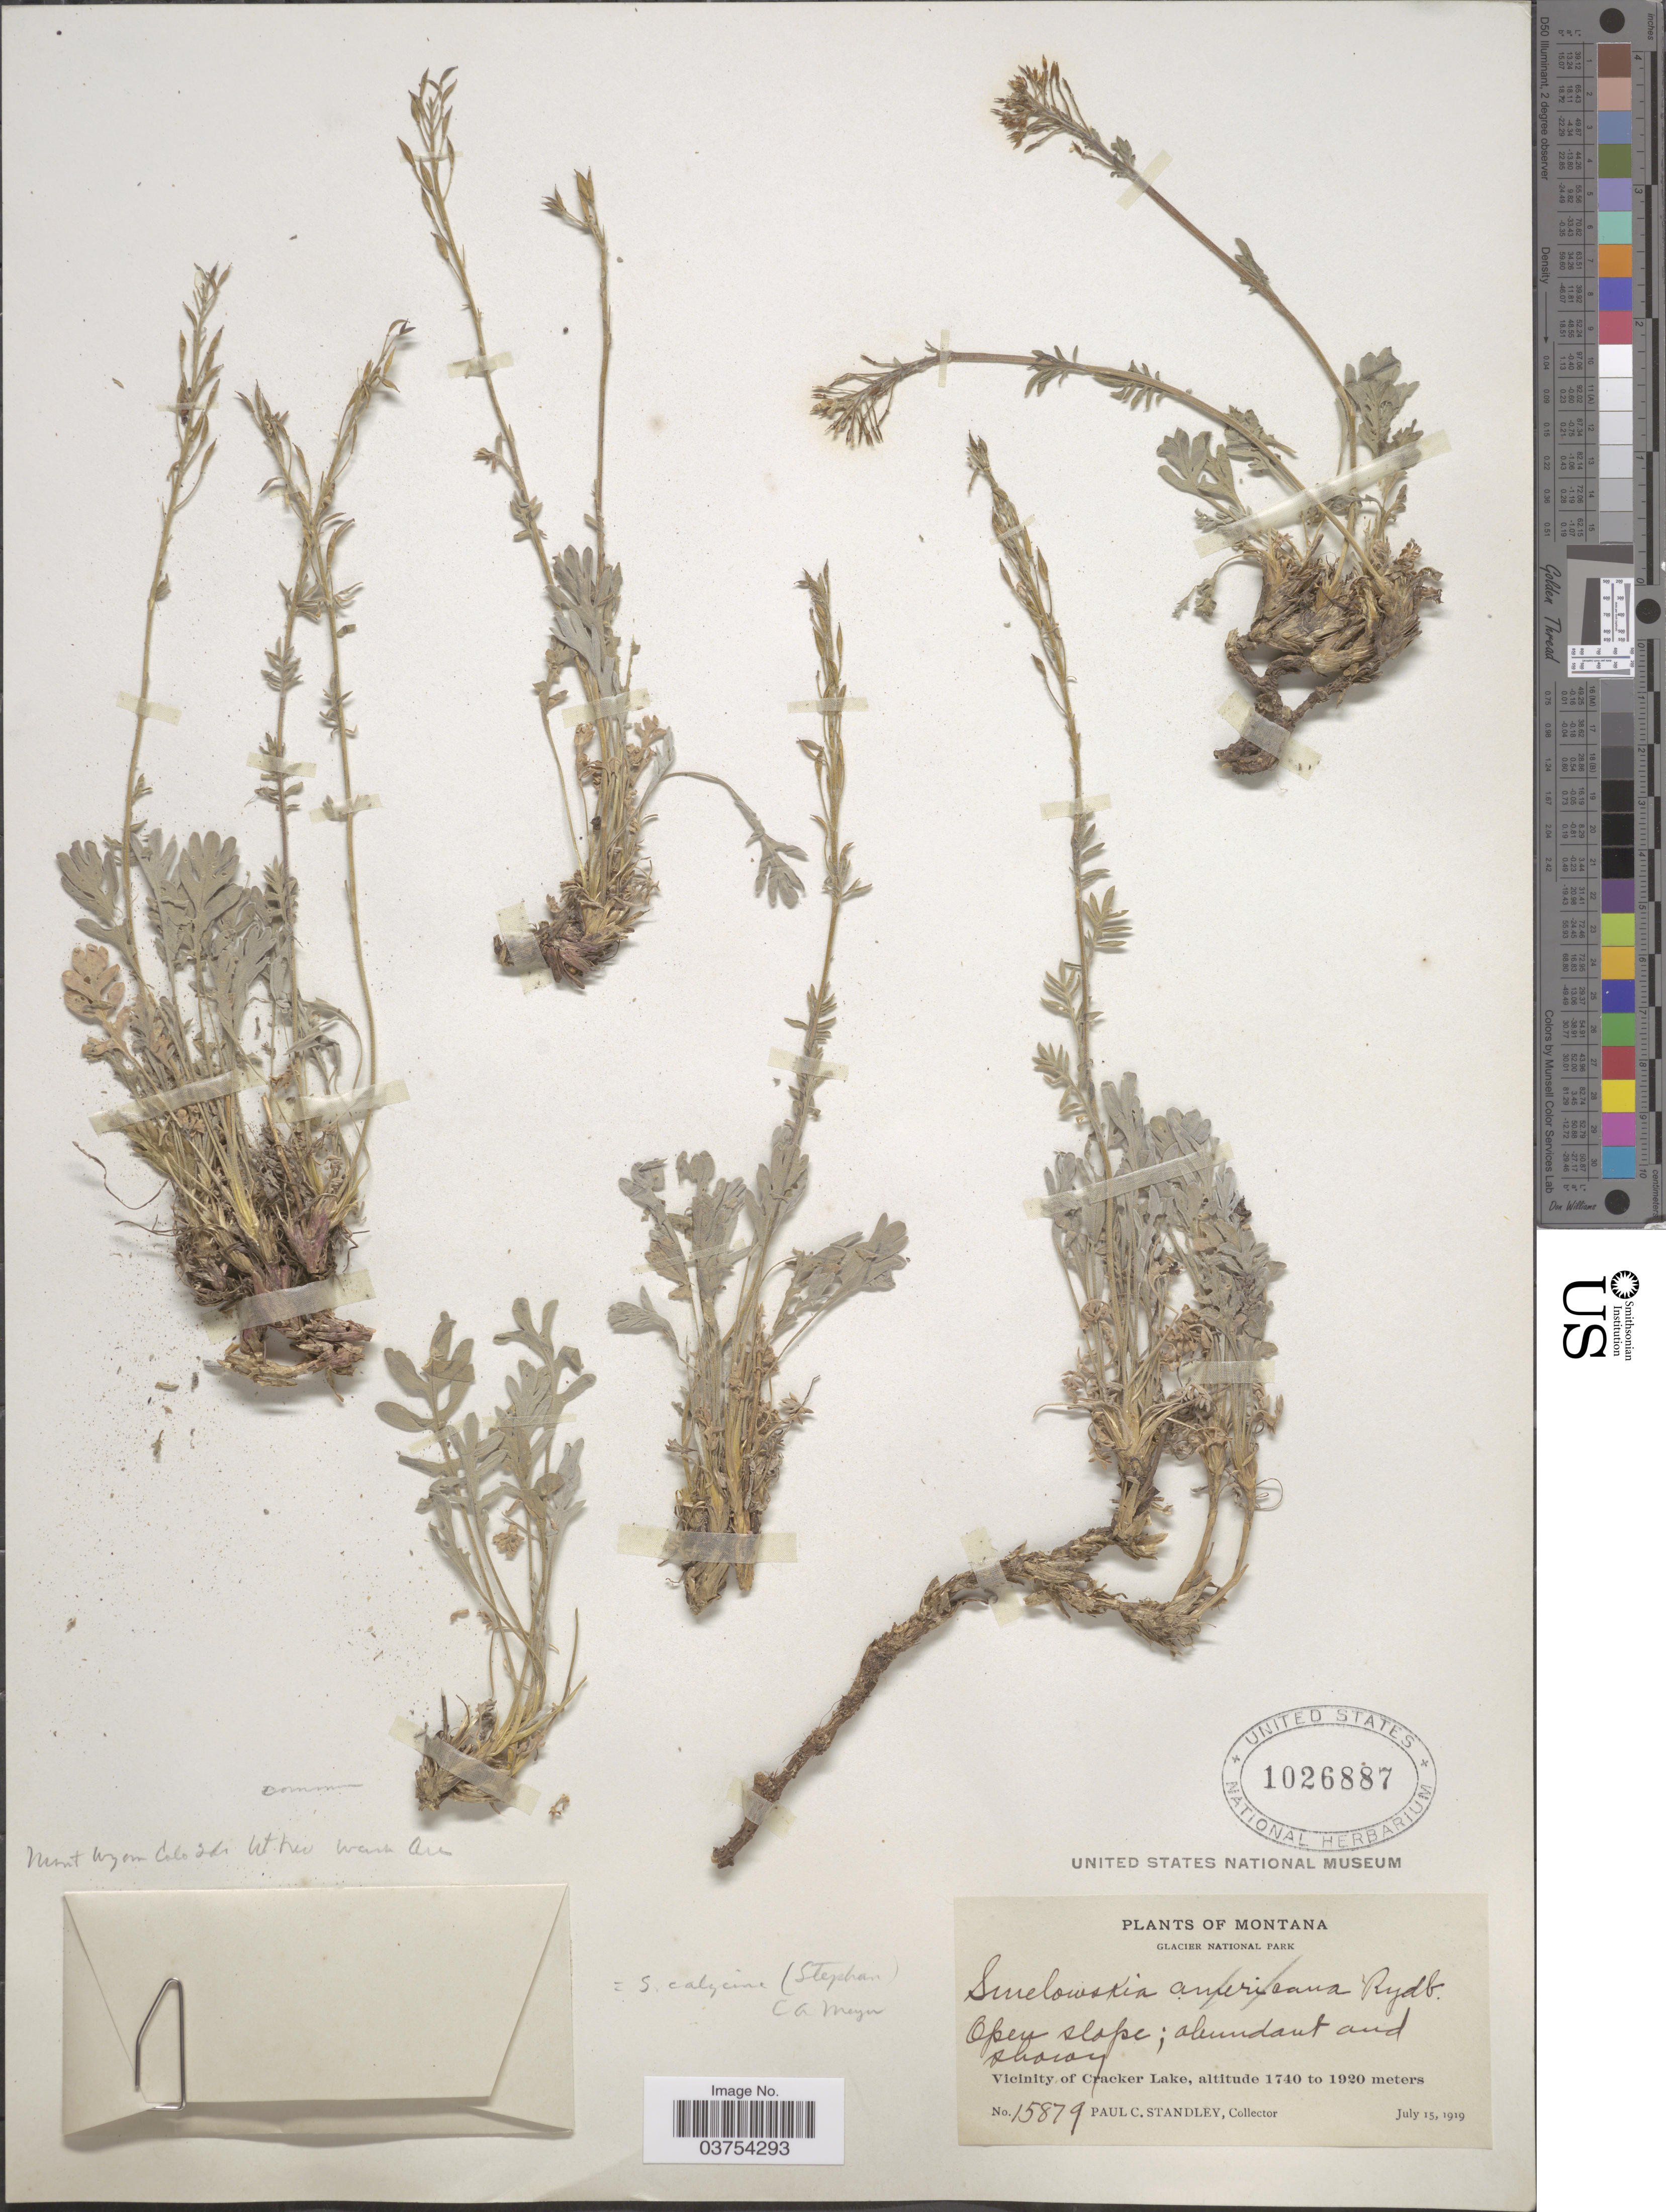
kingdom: Plantae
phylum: Tracheophyta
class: Magnoliopsida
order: Brassicales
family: Brassicaceae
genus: Smelowskia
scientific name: Smelowskia calycina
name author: (Stephan) C.A. Mey.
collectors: P. C. Standley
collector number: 15879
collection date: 1919-07-15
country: United States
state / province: Montana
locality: Glacier National Park. Vicinity of Cracker Lake.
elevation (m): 1740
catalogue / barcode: US 1026887